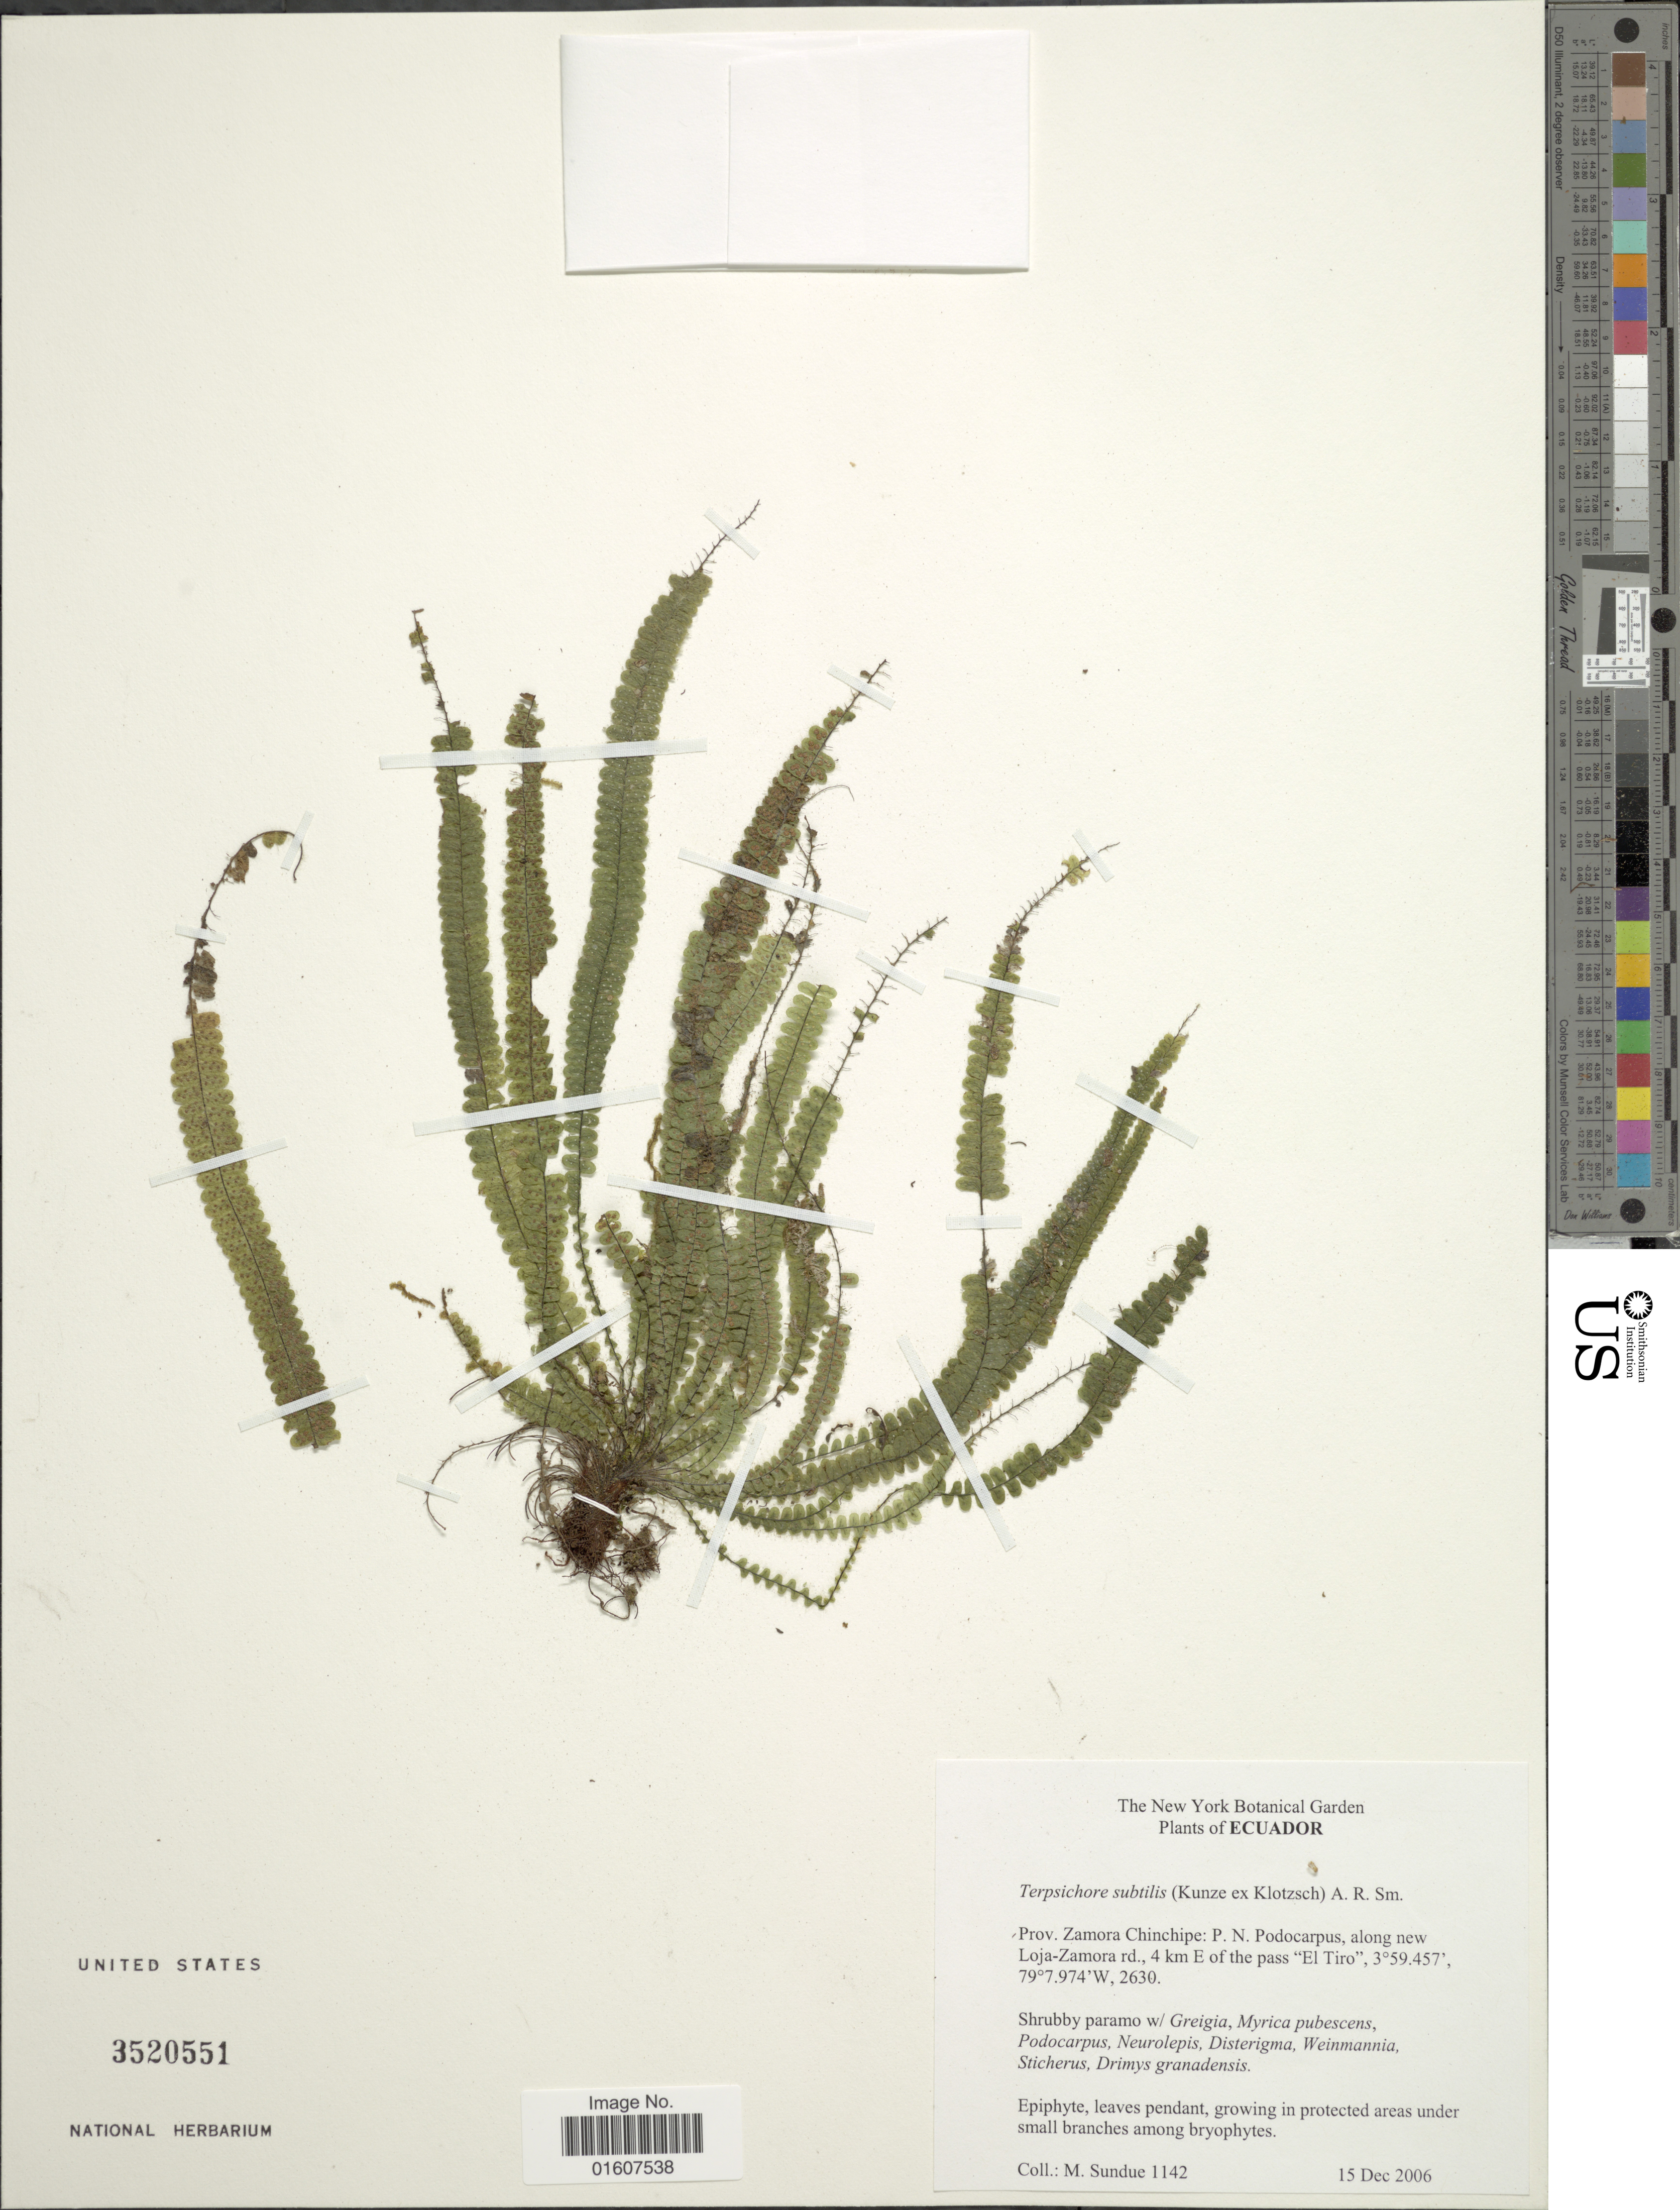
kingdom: Plantae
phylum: Tracheophyta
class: Polypodiopsida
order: Polypodiales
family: Polypodiaceae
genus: Terpsichore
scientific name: Terpsichore subtilis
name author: (Kunze ex Klotzsch) A.R. Sm.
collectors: M. Sundue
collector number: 1142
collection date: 2006-12-15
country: Ecuador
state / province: Zamora-Chinchipe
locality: P.N. Podocarpus, along new Loja-Zamora rd., 4 km R of the pass 'El Tiro'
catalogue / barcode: US 3520551